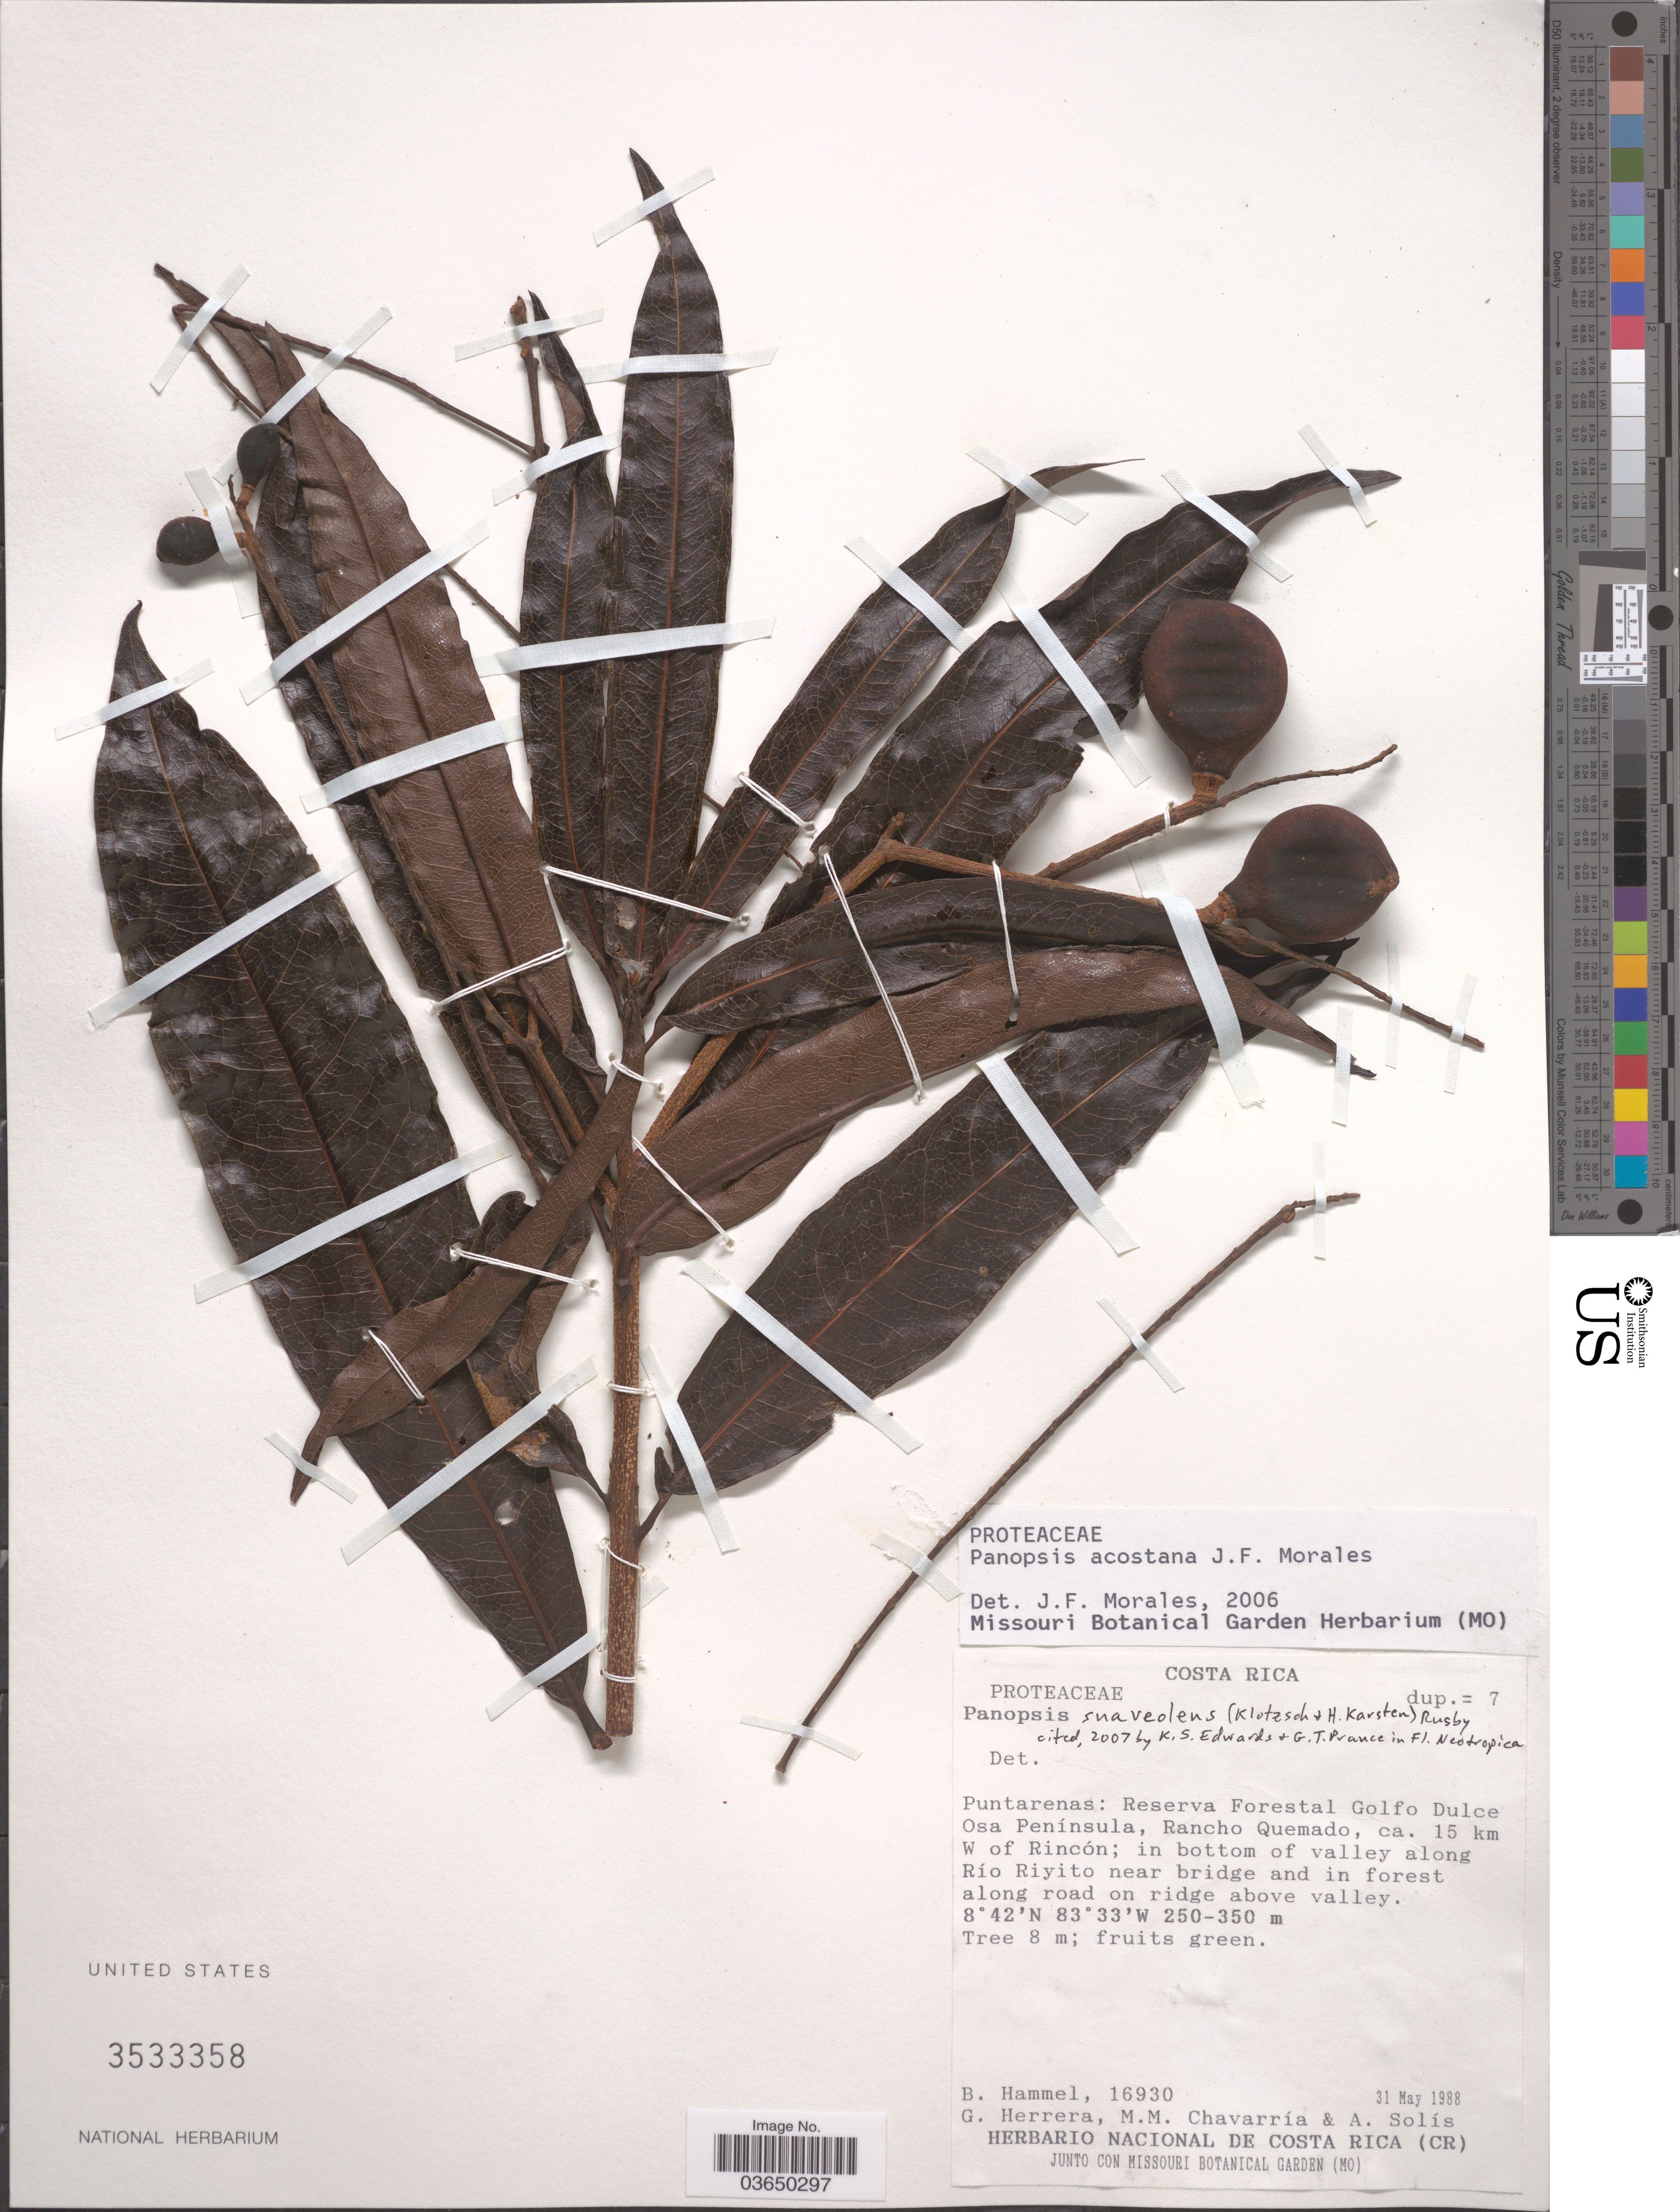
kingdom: Plantae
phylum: Tracheophyta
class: Magnoliopsida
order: Proteales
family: Proteaceae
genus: Panopsis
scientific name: Panopsis suaveolens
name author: (Klotzsch & H. Karst.) Pittier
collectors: B. Hammel, G. Herrera, M. Chavarría & A. Solis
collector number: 16930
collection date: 1988-05-31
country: Costa Rica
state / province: Puntarenas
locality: Reserva Forestal Golfo Dulce Osa Península, Rancho Quemado, ca. 15 km W of Rincón; in bottom of valley along Río Riyito near bridge and in forest along road on ridge above valley.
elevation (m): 250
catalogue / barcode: US 3533358